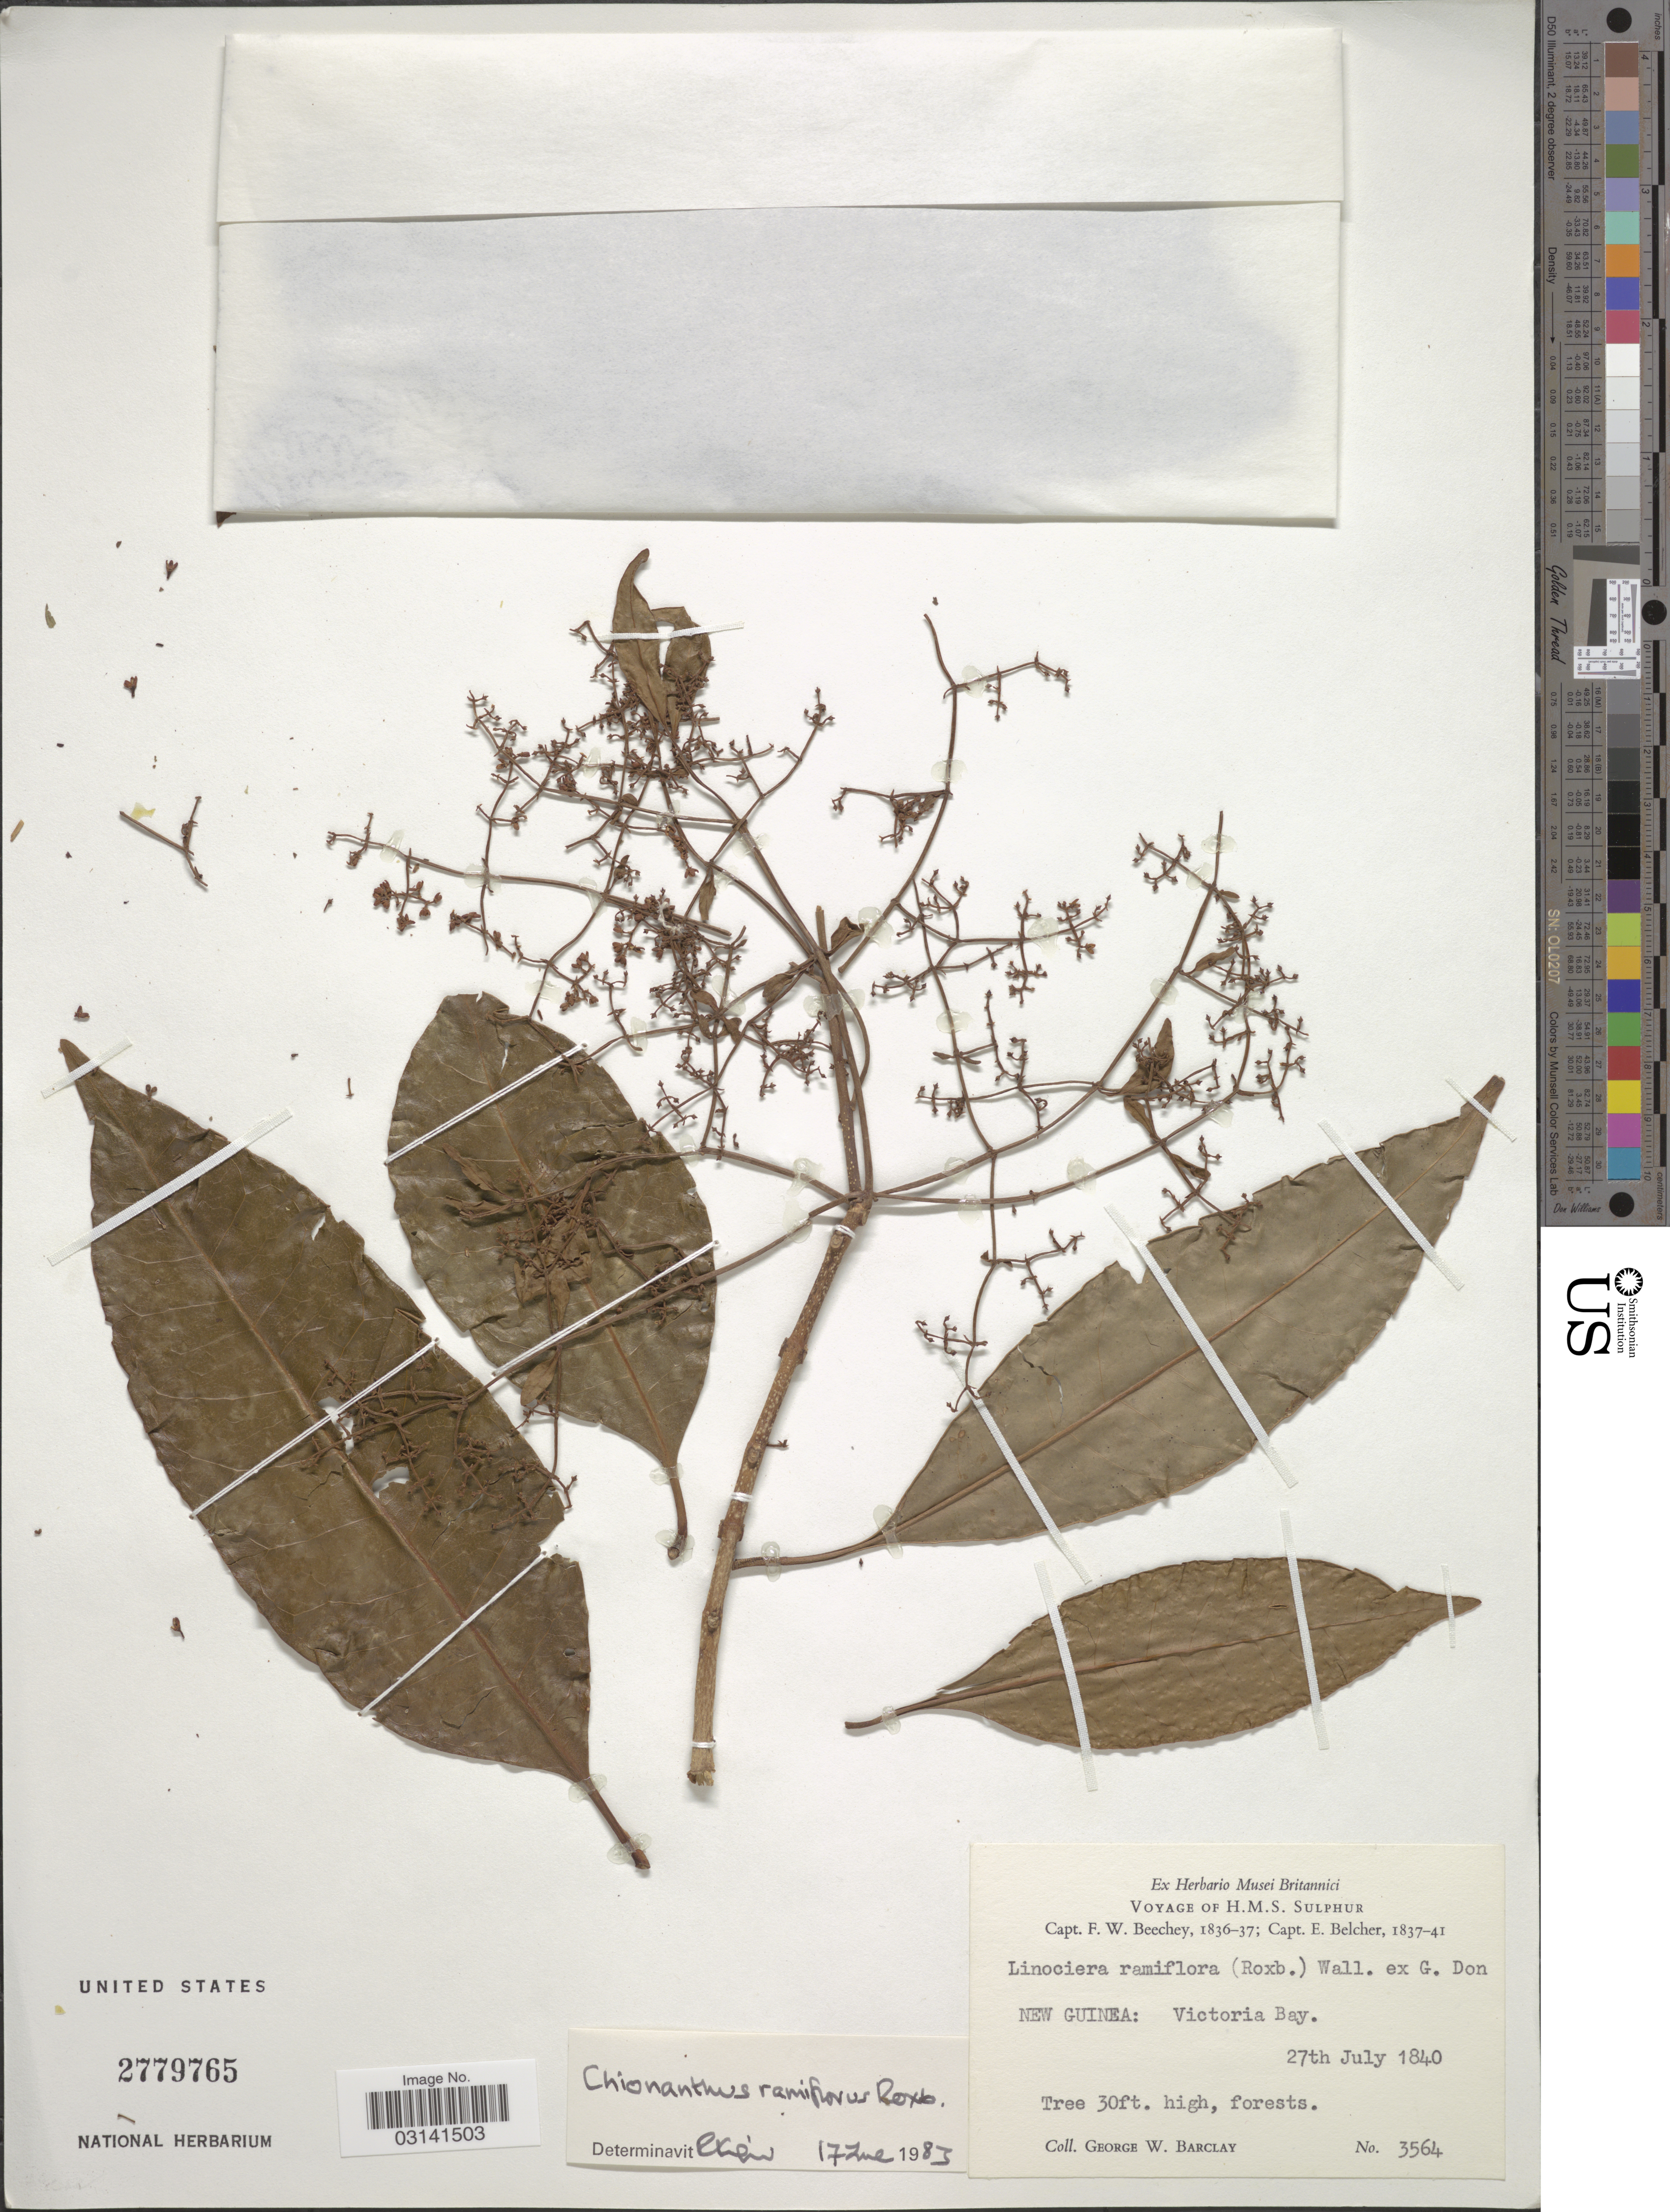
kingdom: Plantae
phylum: Tracheophyta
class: Magnoliopsida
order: Lamiales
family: Oleaceae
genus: Chionanthus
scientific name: Chionanthus ramiflorus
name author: Roxb.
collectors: G. W. Barclay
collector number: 3564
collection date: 1840-07-27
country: Papua New Guinea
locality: New Guinea: Victoria Bay.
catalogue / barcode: US 2779765